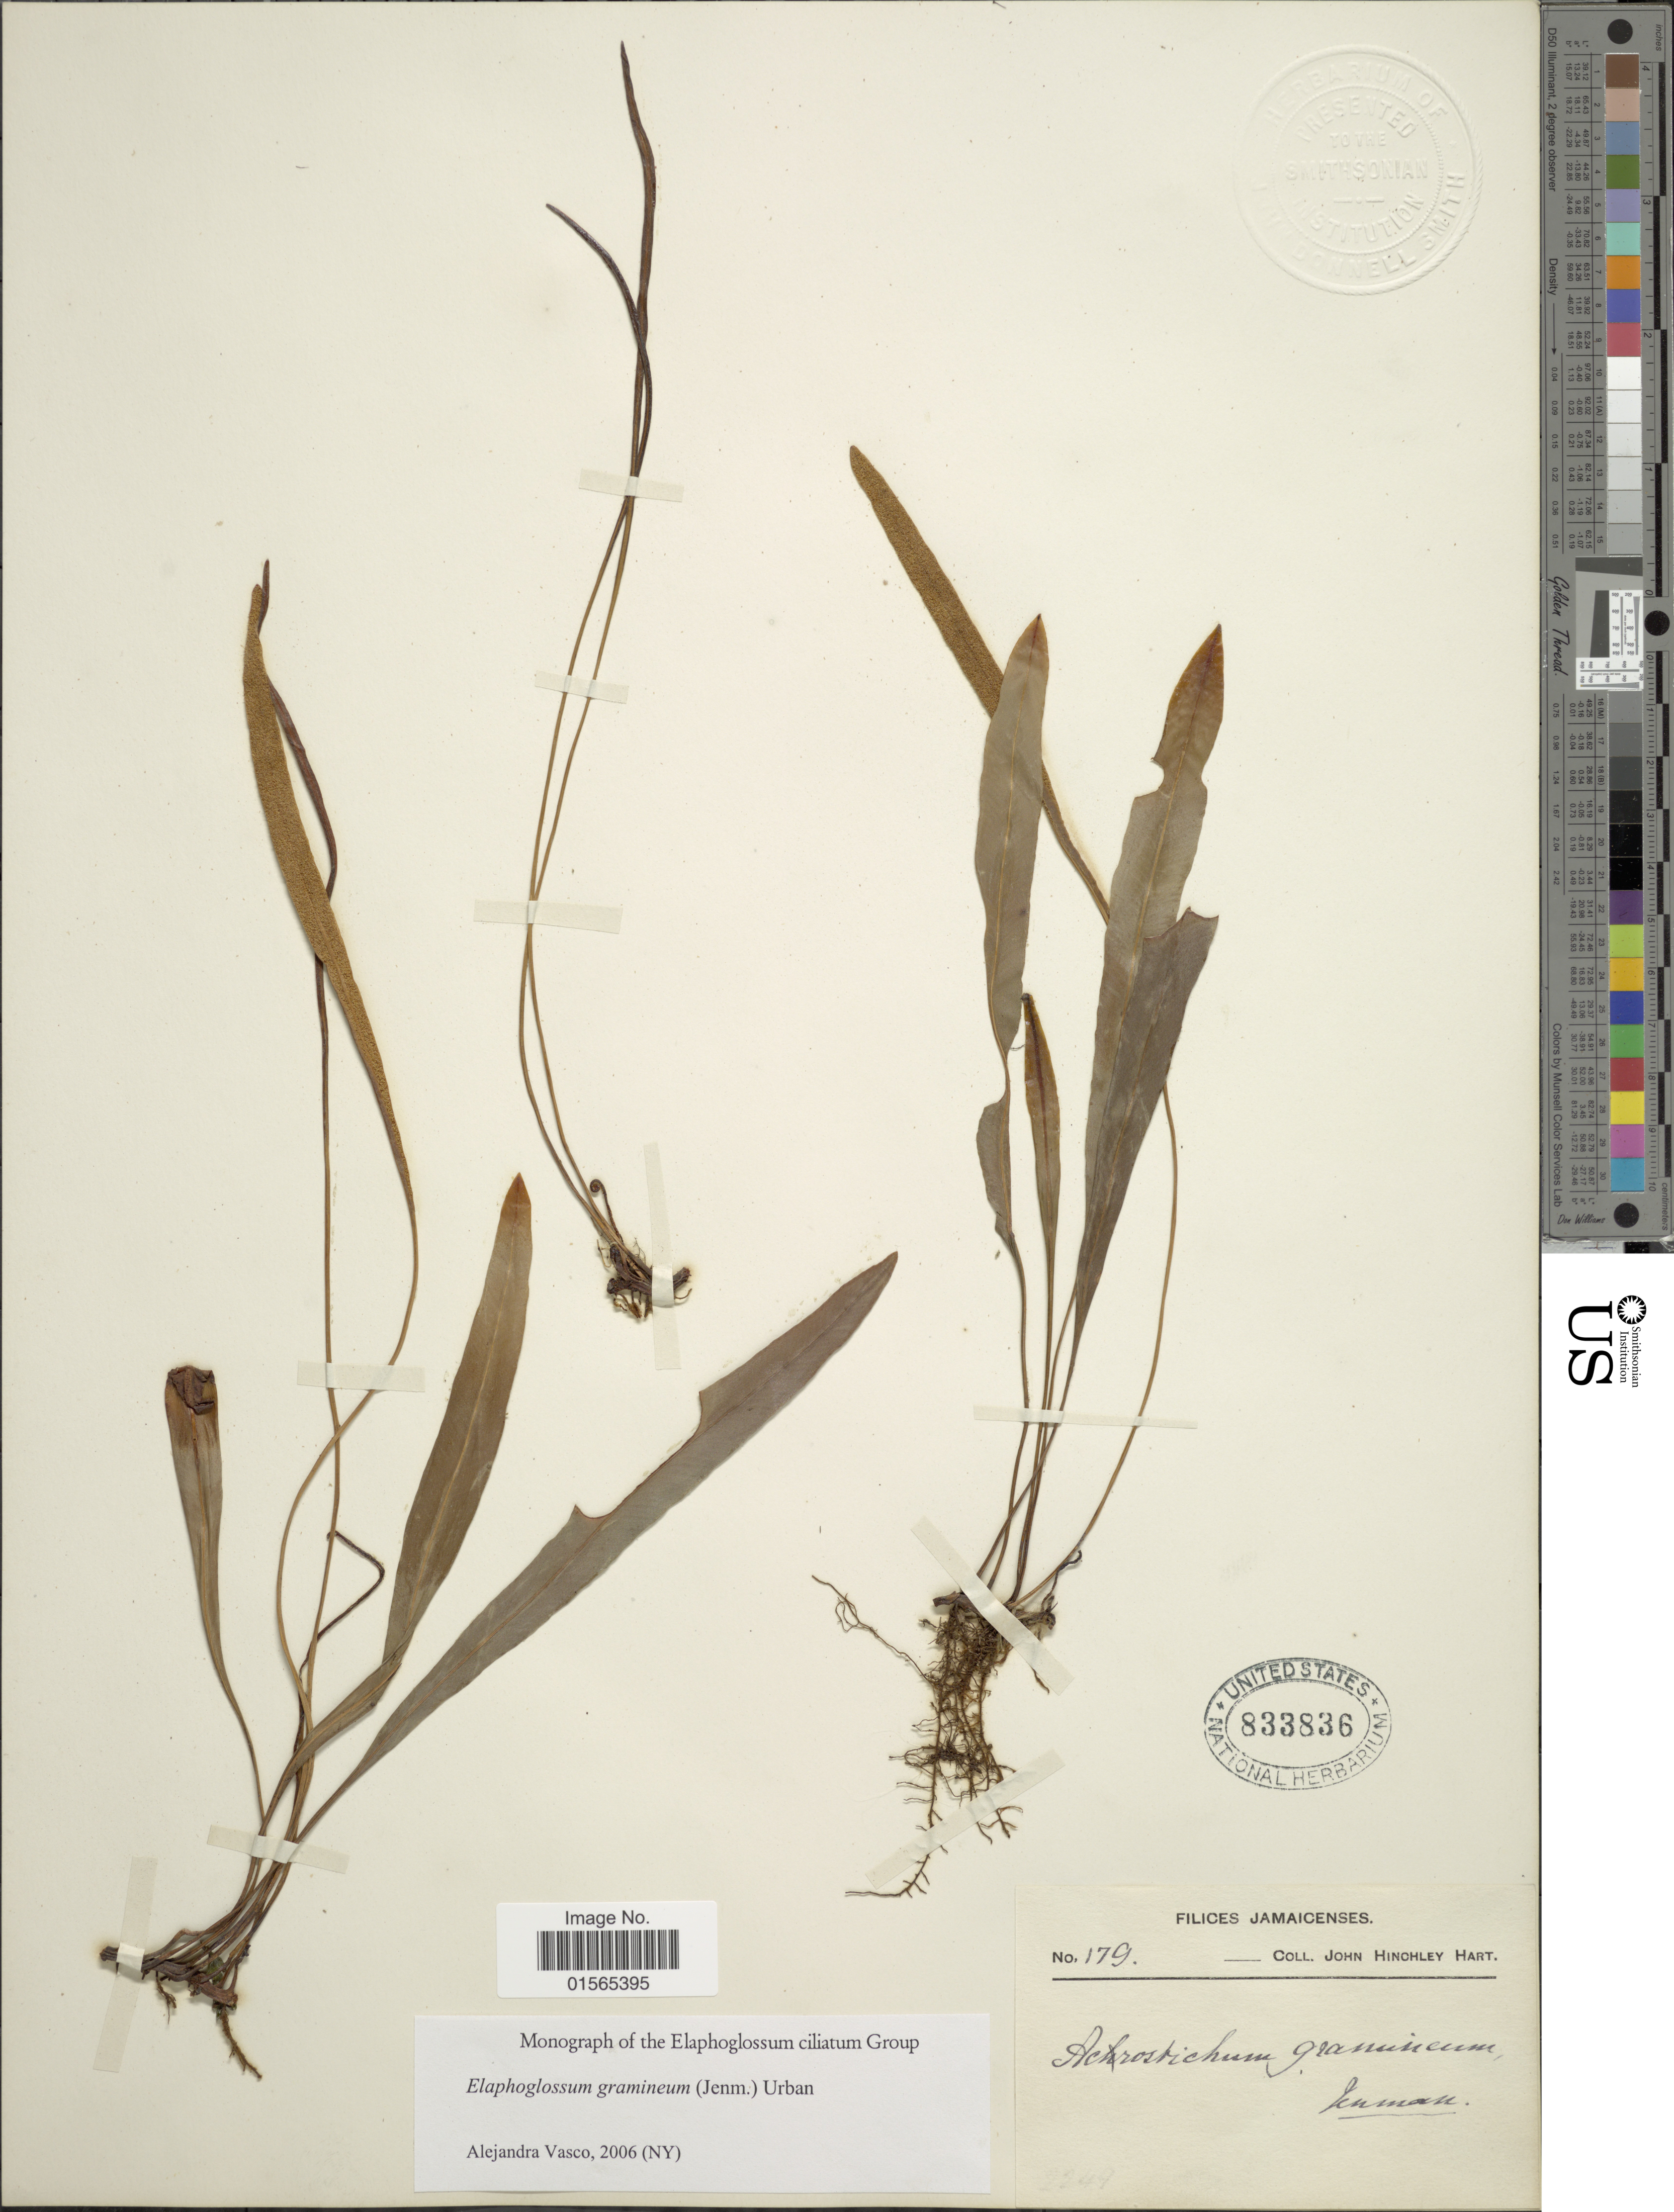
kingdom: Plantae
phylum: Tracheophyta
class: Polypodiopsida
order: Polypodiales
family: Dryopteridaceae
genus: Elaphoglossum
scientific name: Elaphoglossum gramineum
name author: (Jenman) Urb.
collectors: J. H. Hart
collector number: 179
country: Jamaica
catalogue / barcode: US 833836